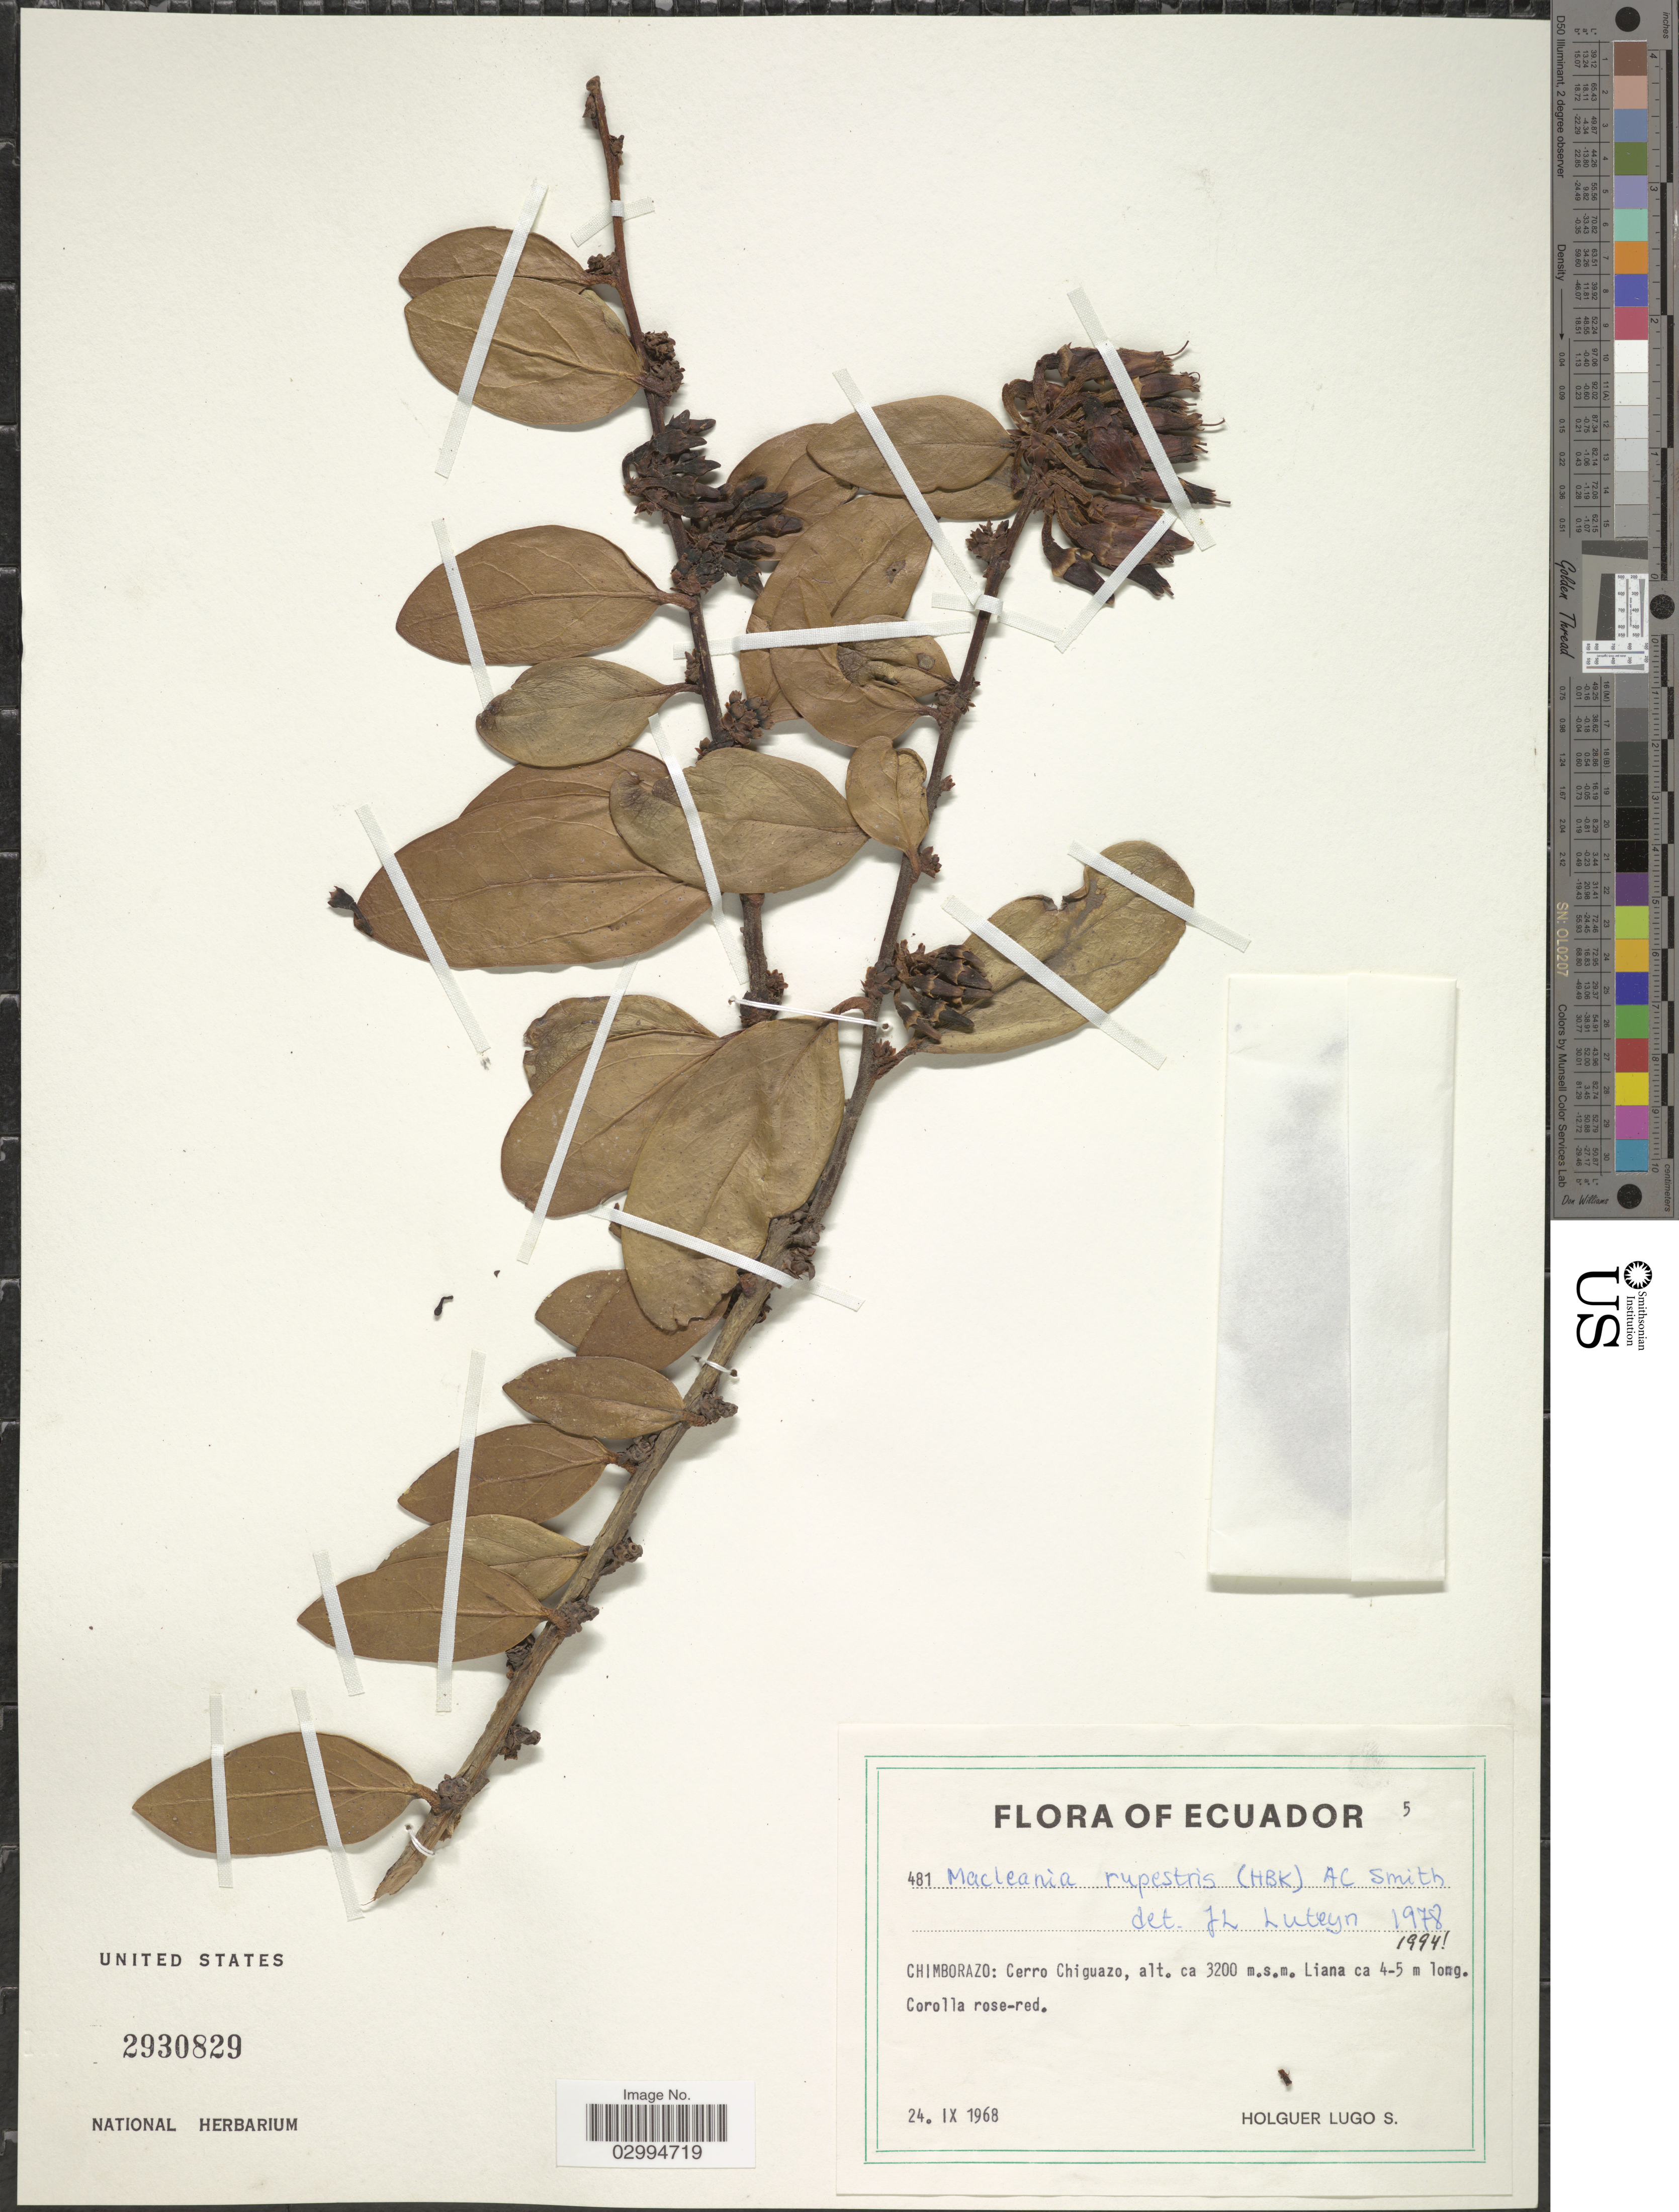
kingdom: Plantae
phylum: Tracheophyta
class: Magnoliopsida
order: Ericales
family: Ericaceae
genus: Macleania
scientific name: Macleania rupestris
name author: (Kunth) A.C. Sm.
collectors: H. Lugo S.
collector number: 481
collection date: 1968-09-24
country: Ecuador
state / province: Chimborazo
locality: Cerro Chiguazo.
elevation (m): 3200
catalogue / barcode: US 2930829